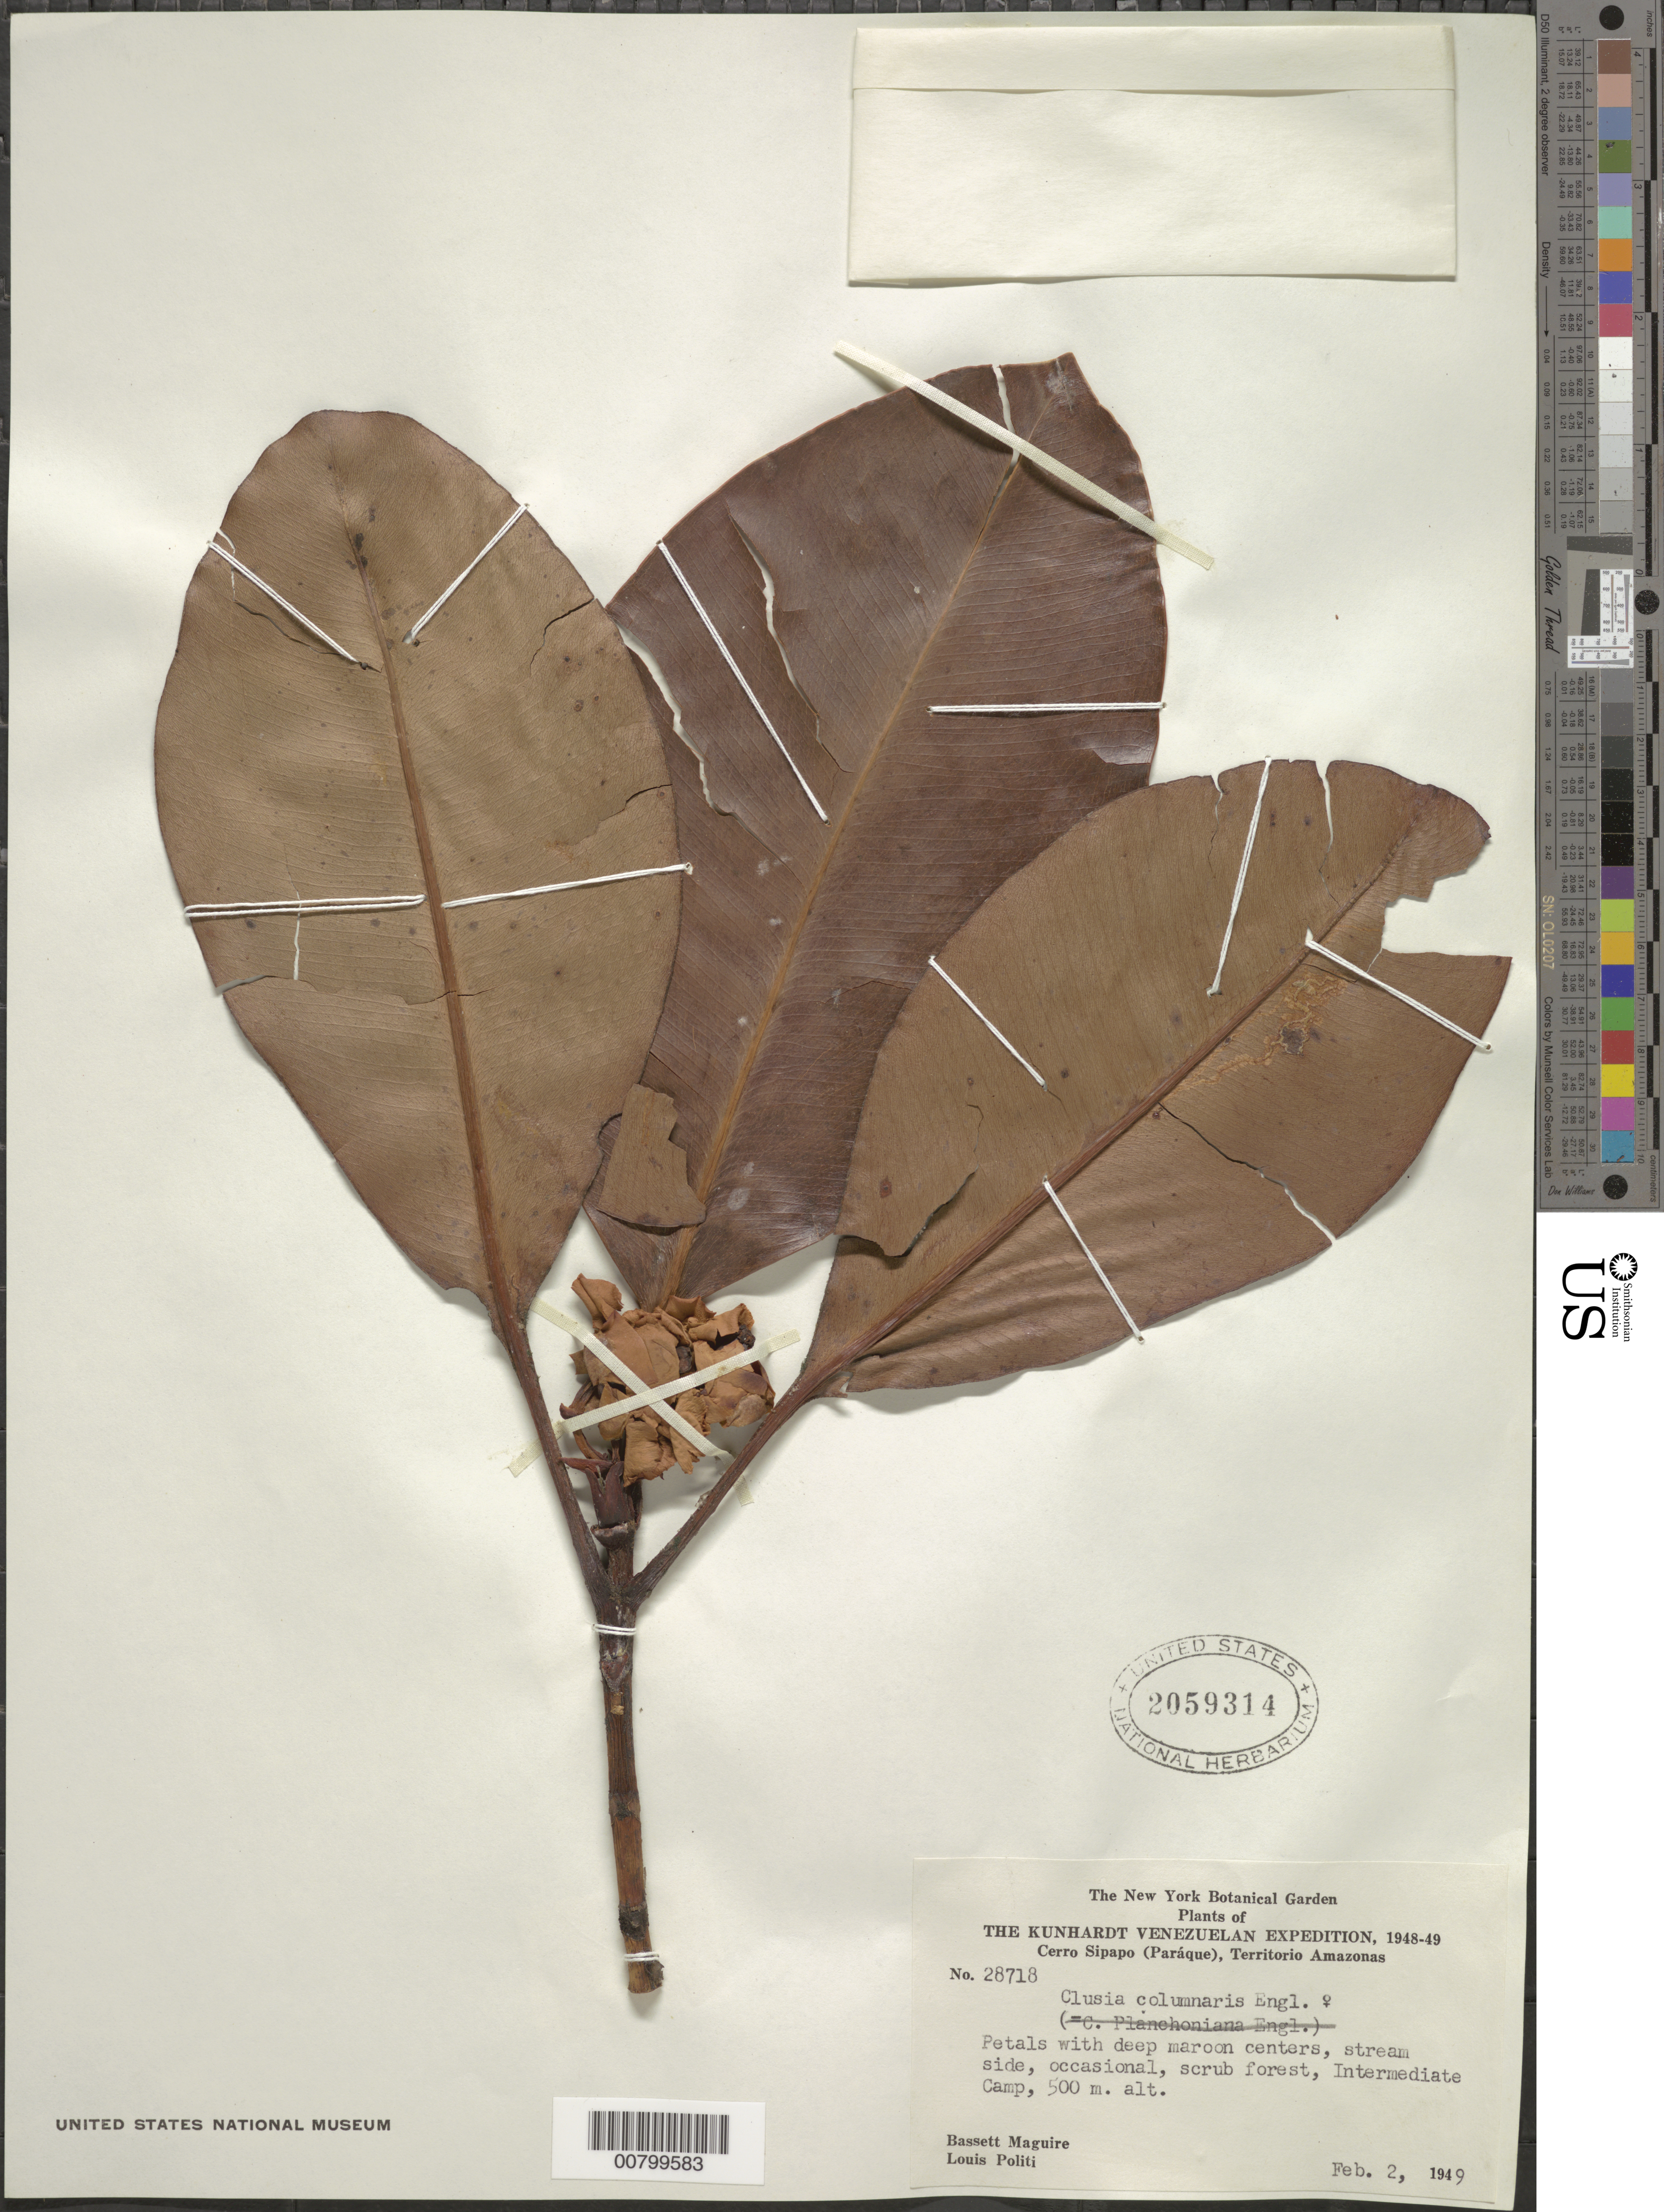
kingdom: Plantae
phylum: Tracheophyta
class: Magnoliopsida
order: Malpighiales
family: Clusiaceae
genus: Clusia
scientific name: Clusia columnaris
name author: Engl.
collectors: B. Maguire & L. Politi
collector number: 28718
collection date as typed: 2-Feb-49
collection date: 1949-02-02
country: Venezuela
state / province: Amazonas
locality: Cerro Sipapo (Paráque), Intermediate Camp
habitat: Stream side, scrub forest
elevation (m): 500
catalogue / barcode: US 2059314